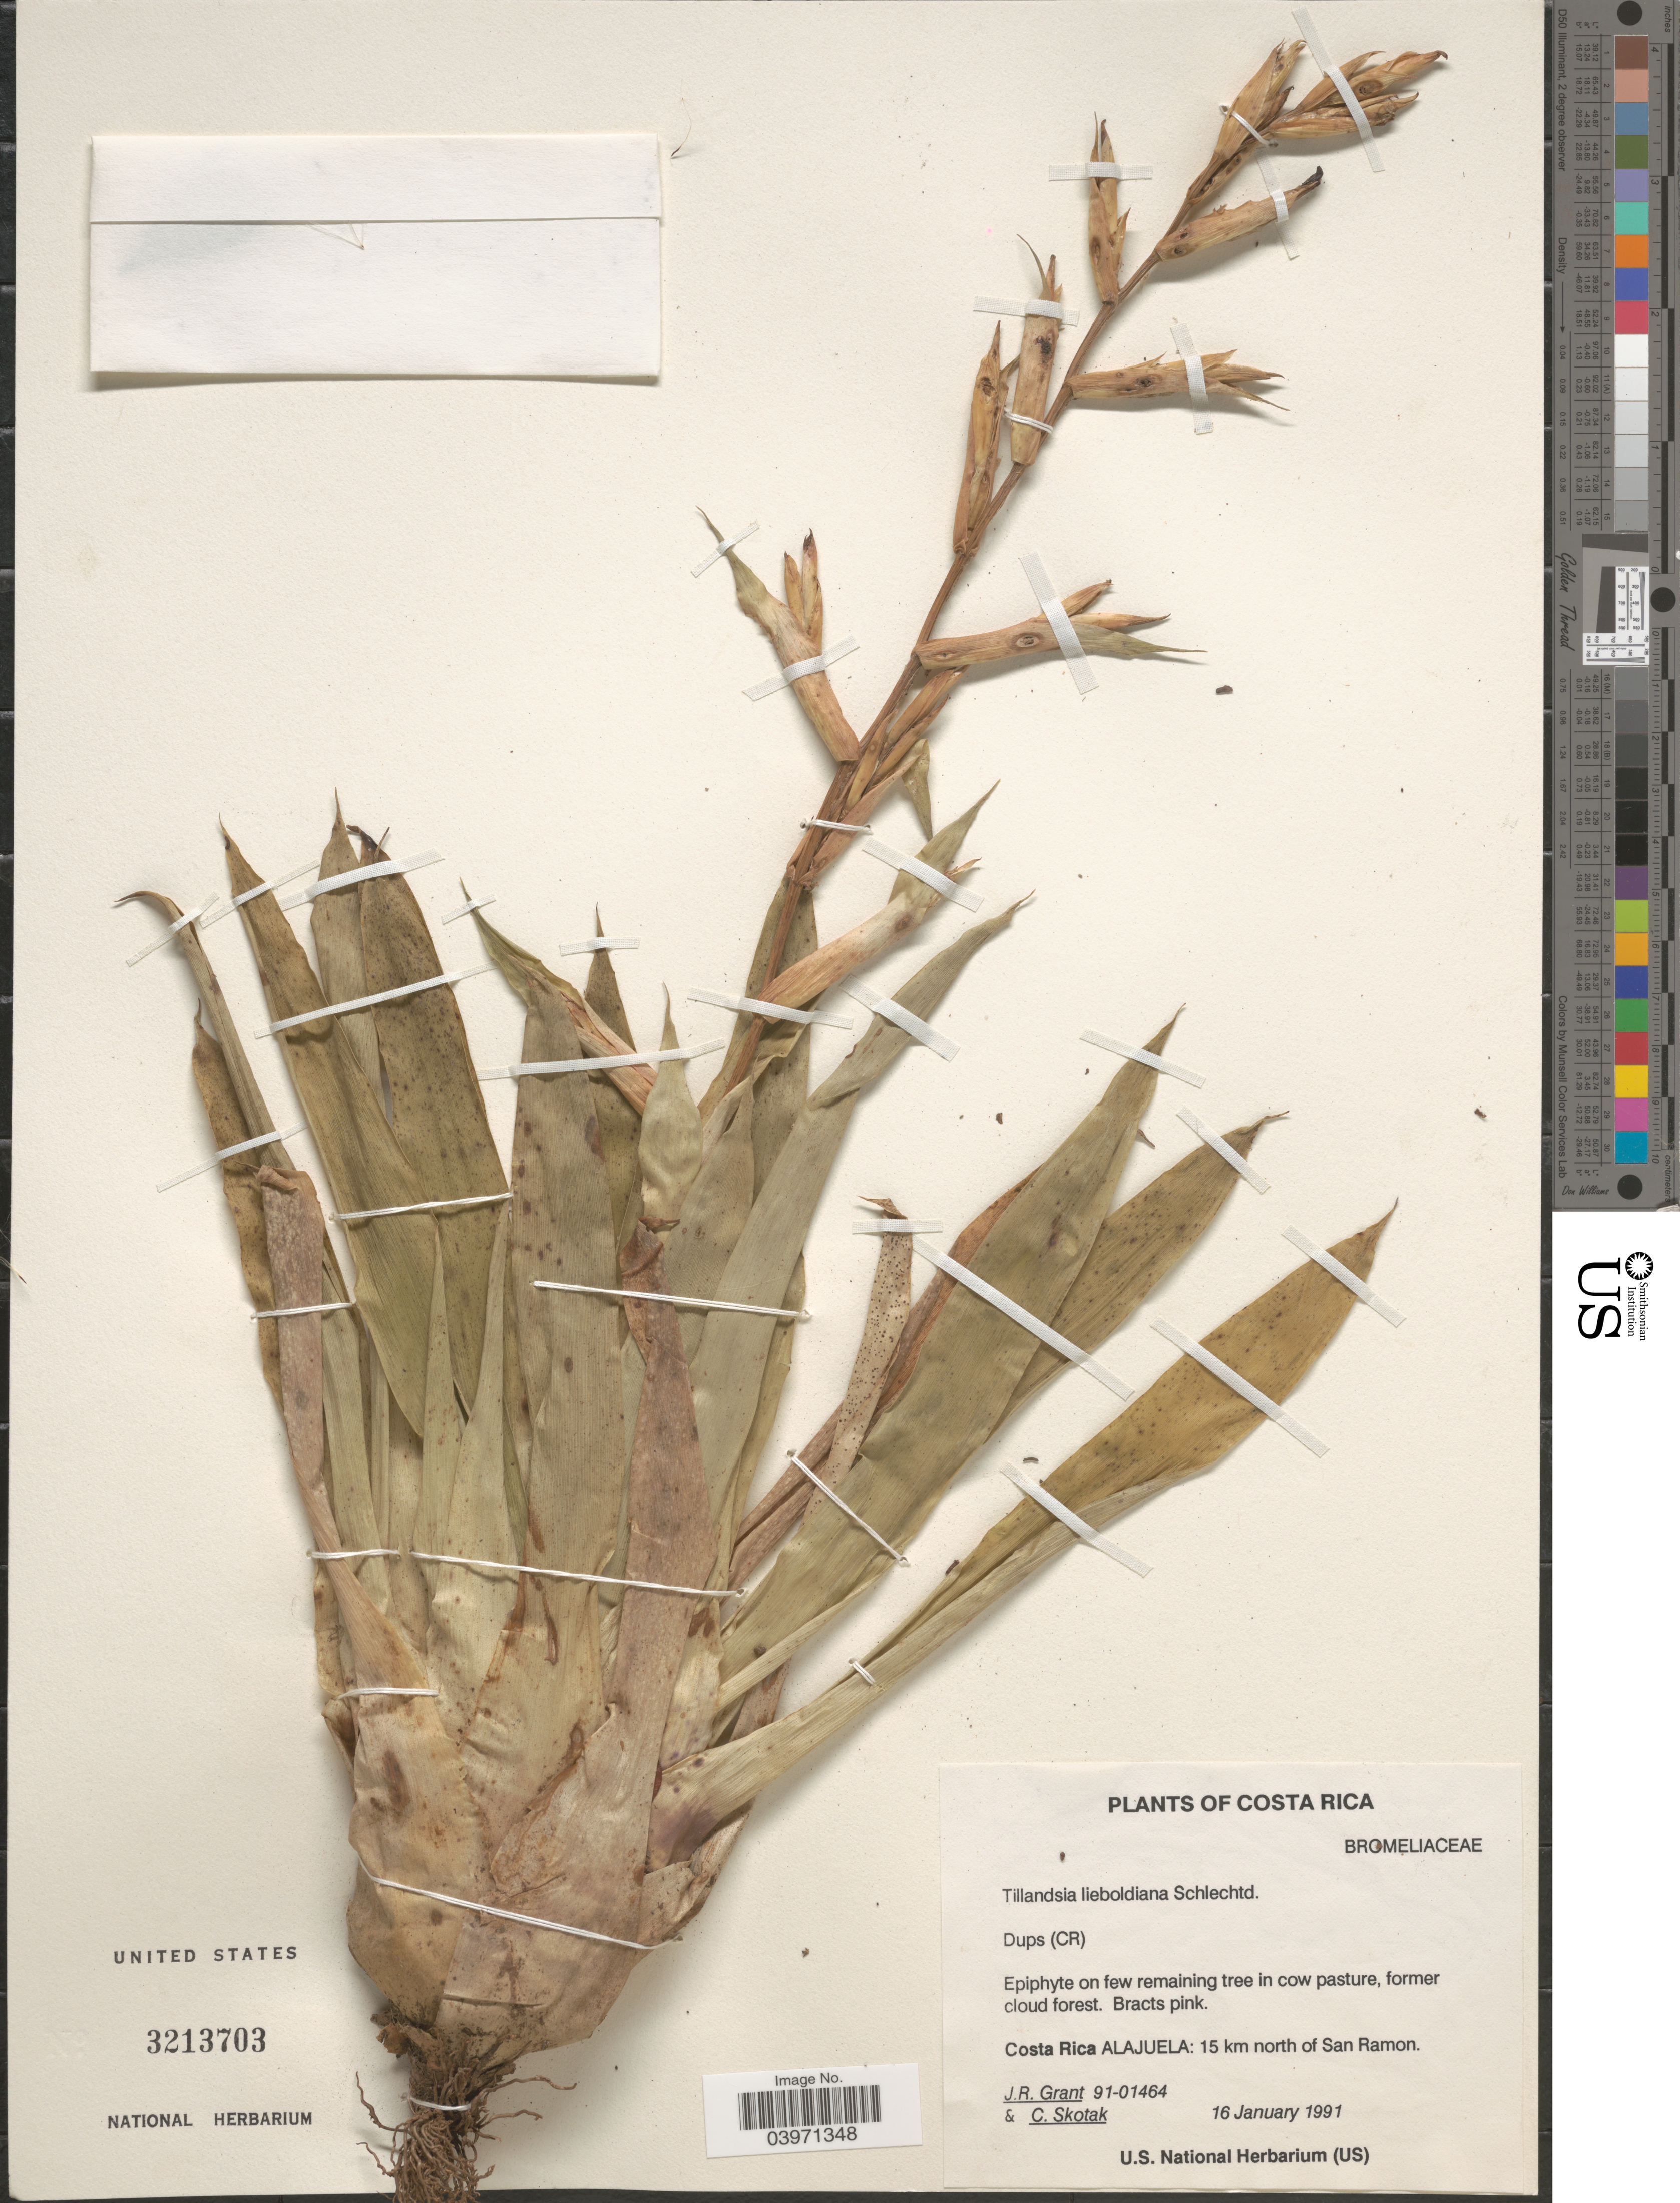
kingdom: Plantae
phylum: Tracheophyta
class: Liliopsida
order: Poales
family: Bromeliaceae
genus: Tillandsia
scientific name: Tillandsia leiboldiana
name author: Schltdl.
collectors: J. Grant & C. Skotak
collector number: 91-01464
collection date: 1991-01-16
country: Costa Rica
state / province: Alajuela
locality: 15 km north of San Ramon.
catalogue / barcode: US 3213703